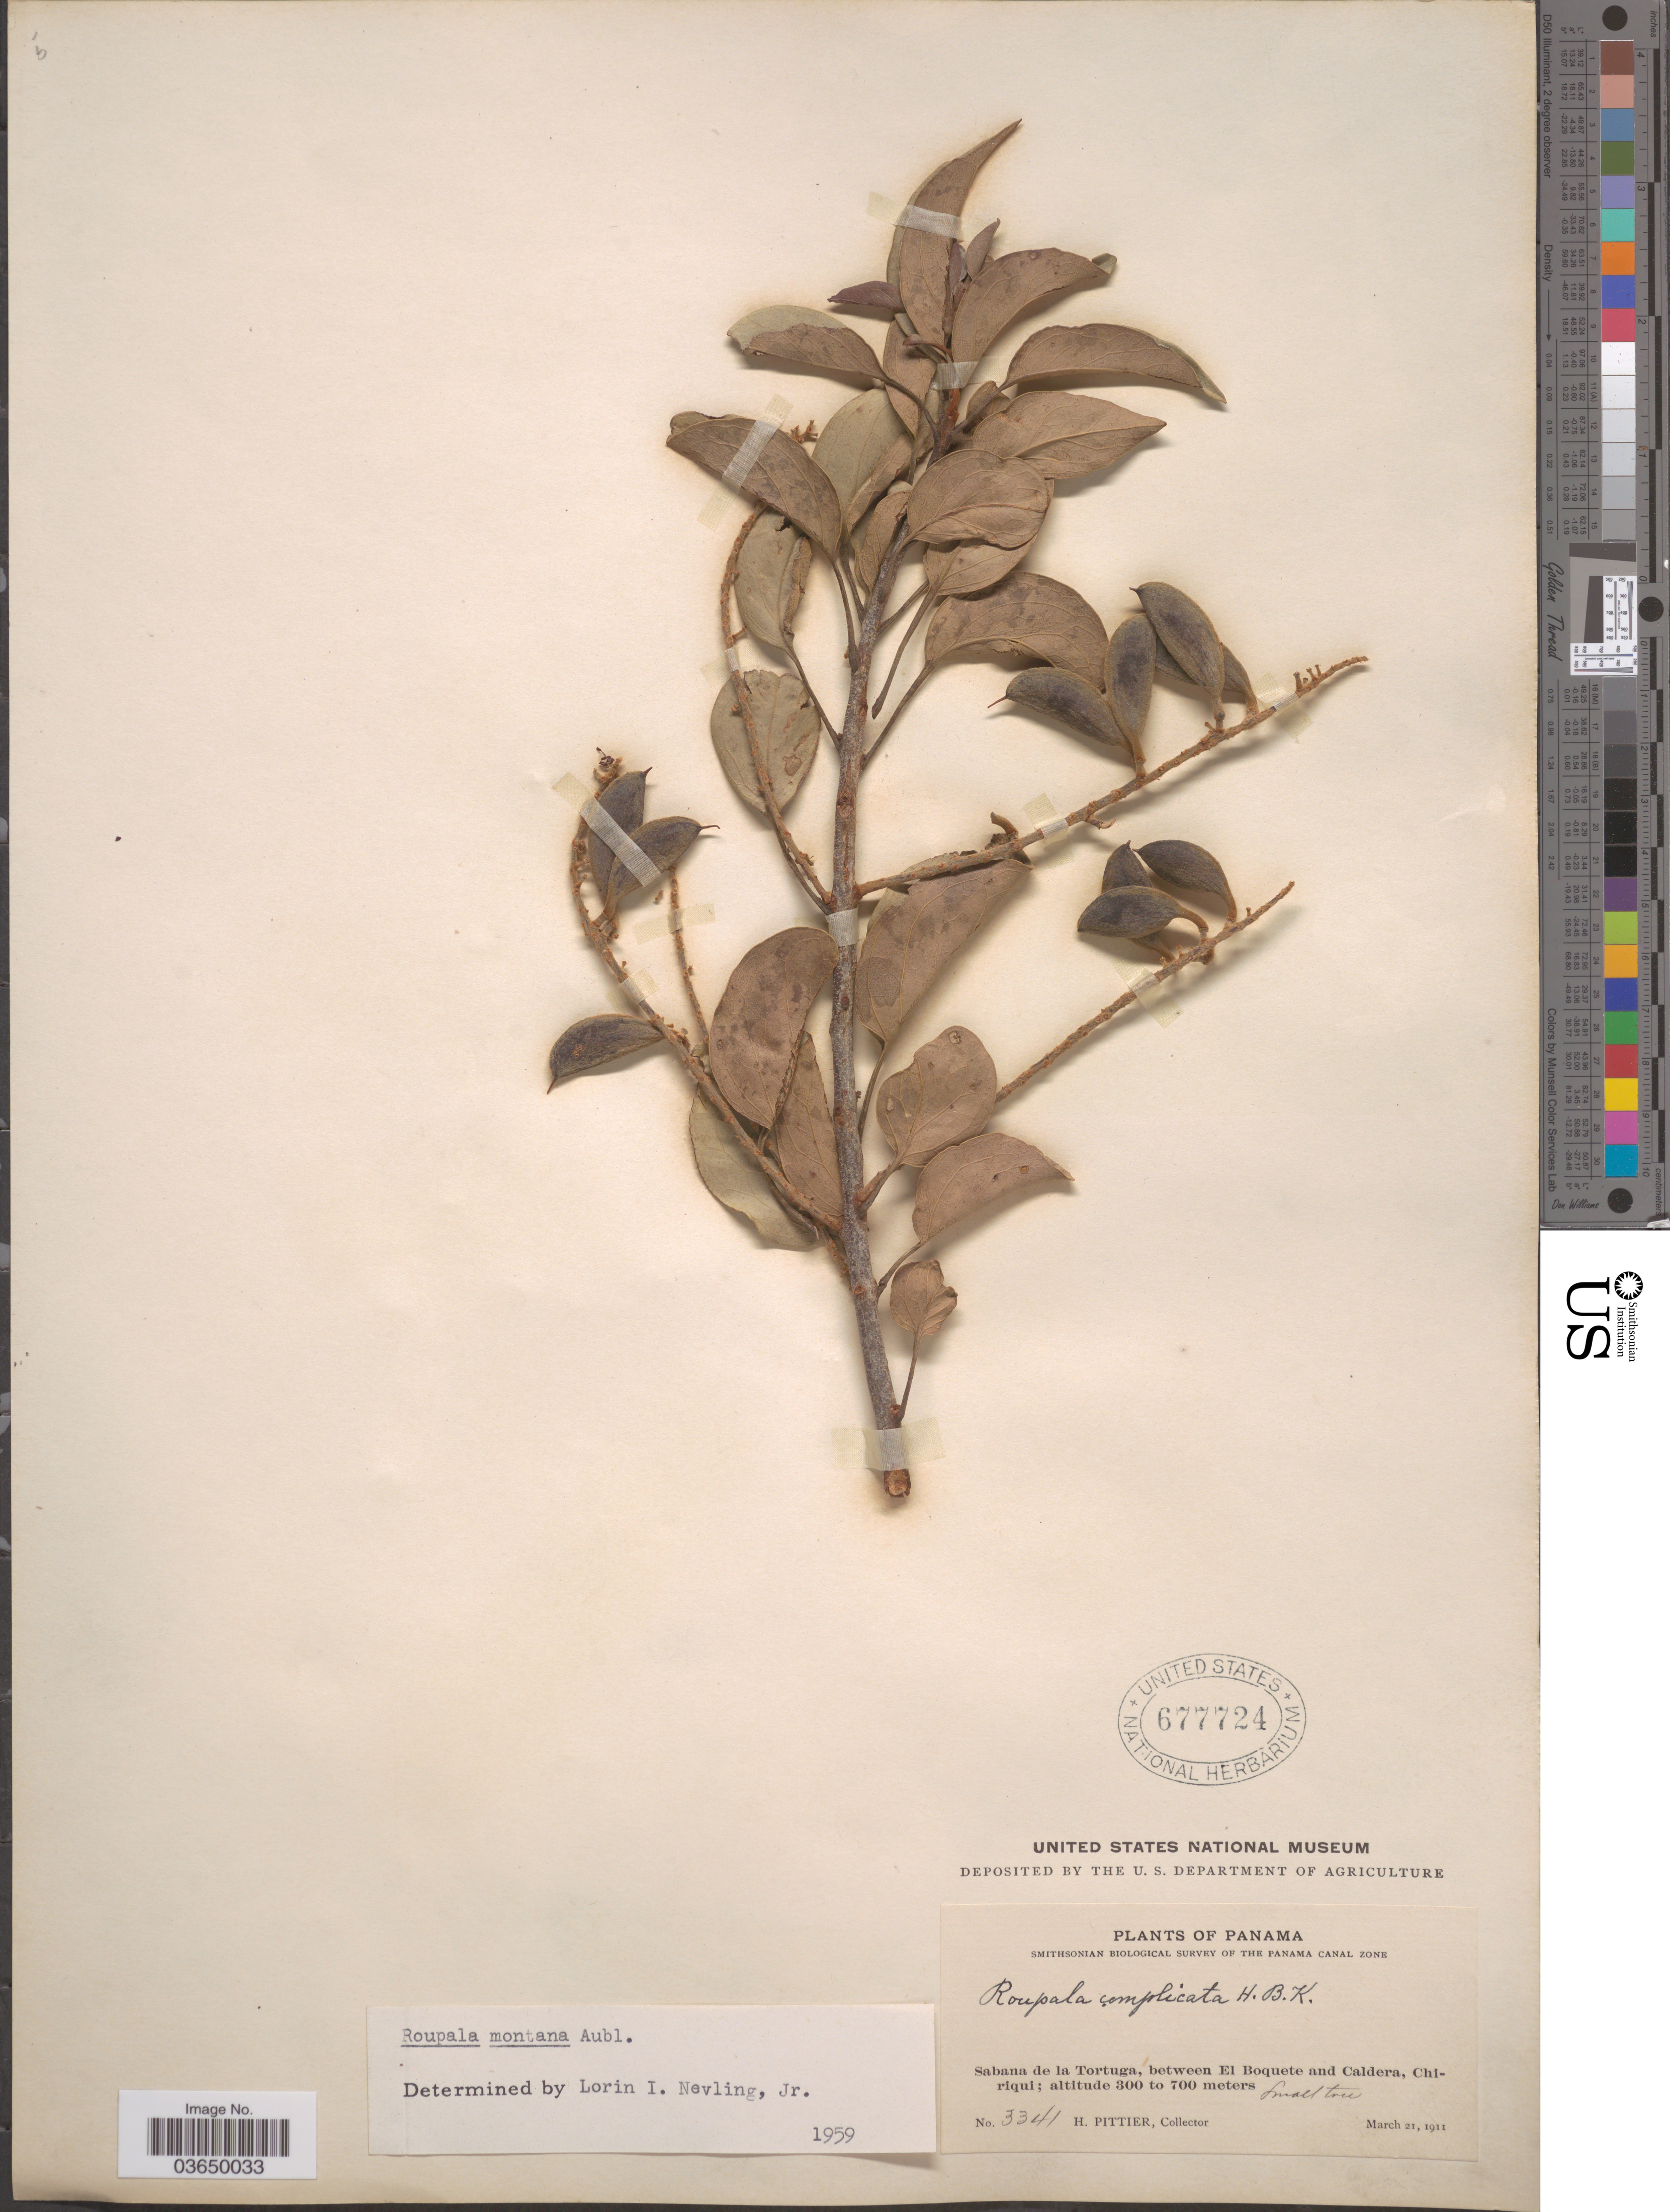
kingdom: Plantae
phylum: Tracheophyta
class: Magnoliopsida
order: Proteales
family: Proteaceae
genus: Roupala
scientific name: Roupala montana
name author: Aubl.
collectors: H. F. Pittier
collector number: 3341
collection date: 1911-03-21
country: Panama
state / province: Chiriqui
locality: The Panama Canal Zone. Sabana de la Tortuga, between El Boquete and Caldera.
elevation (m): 300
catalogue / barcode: US 677724